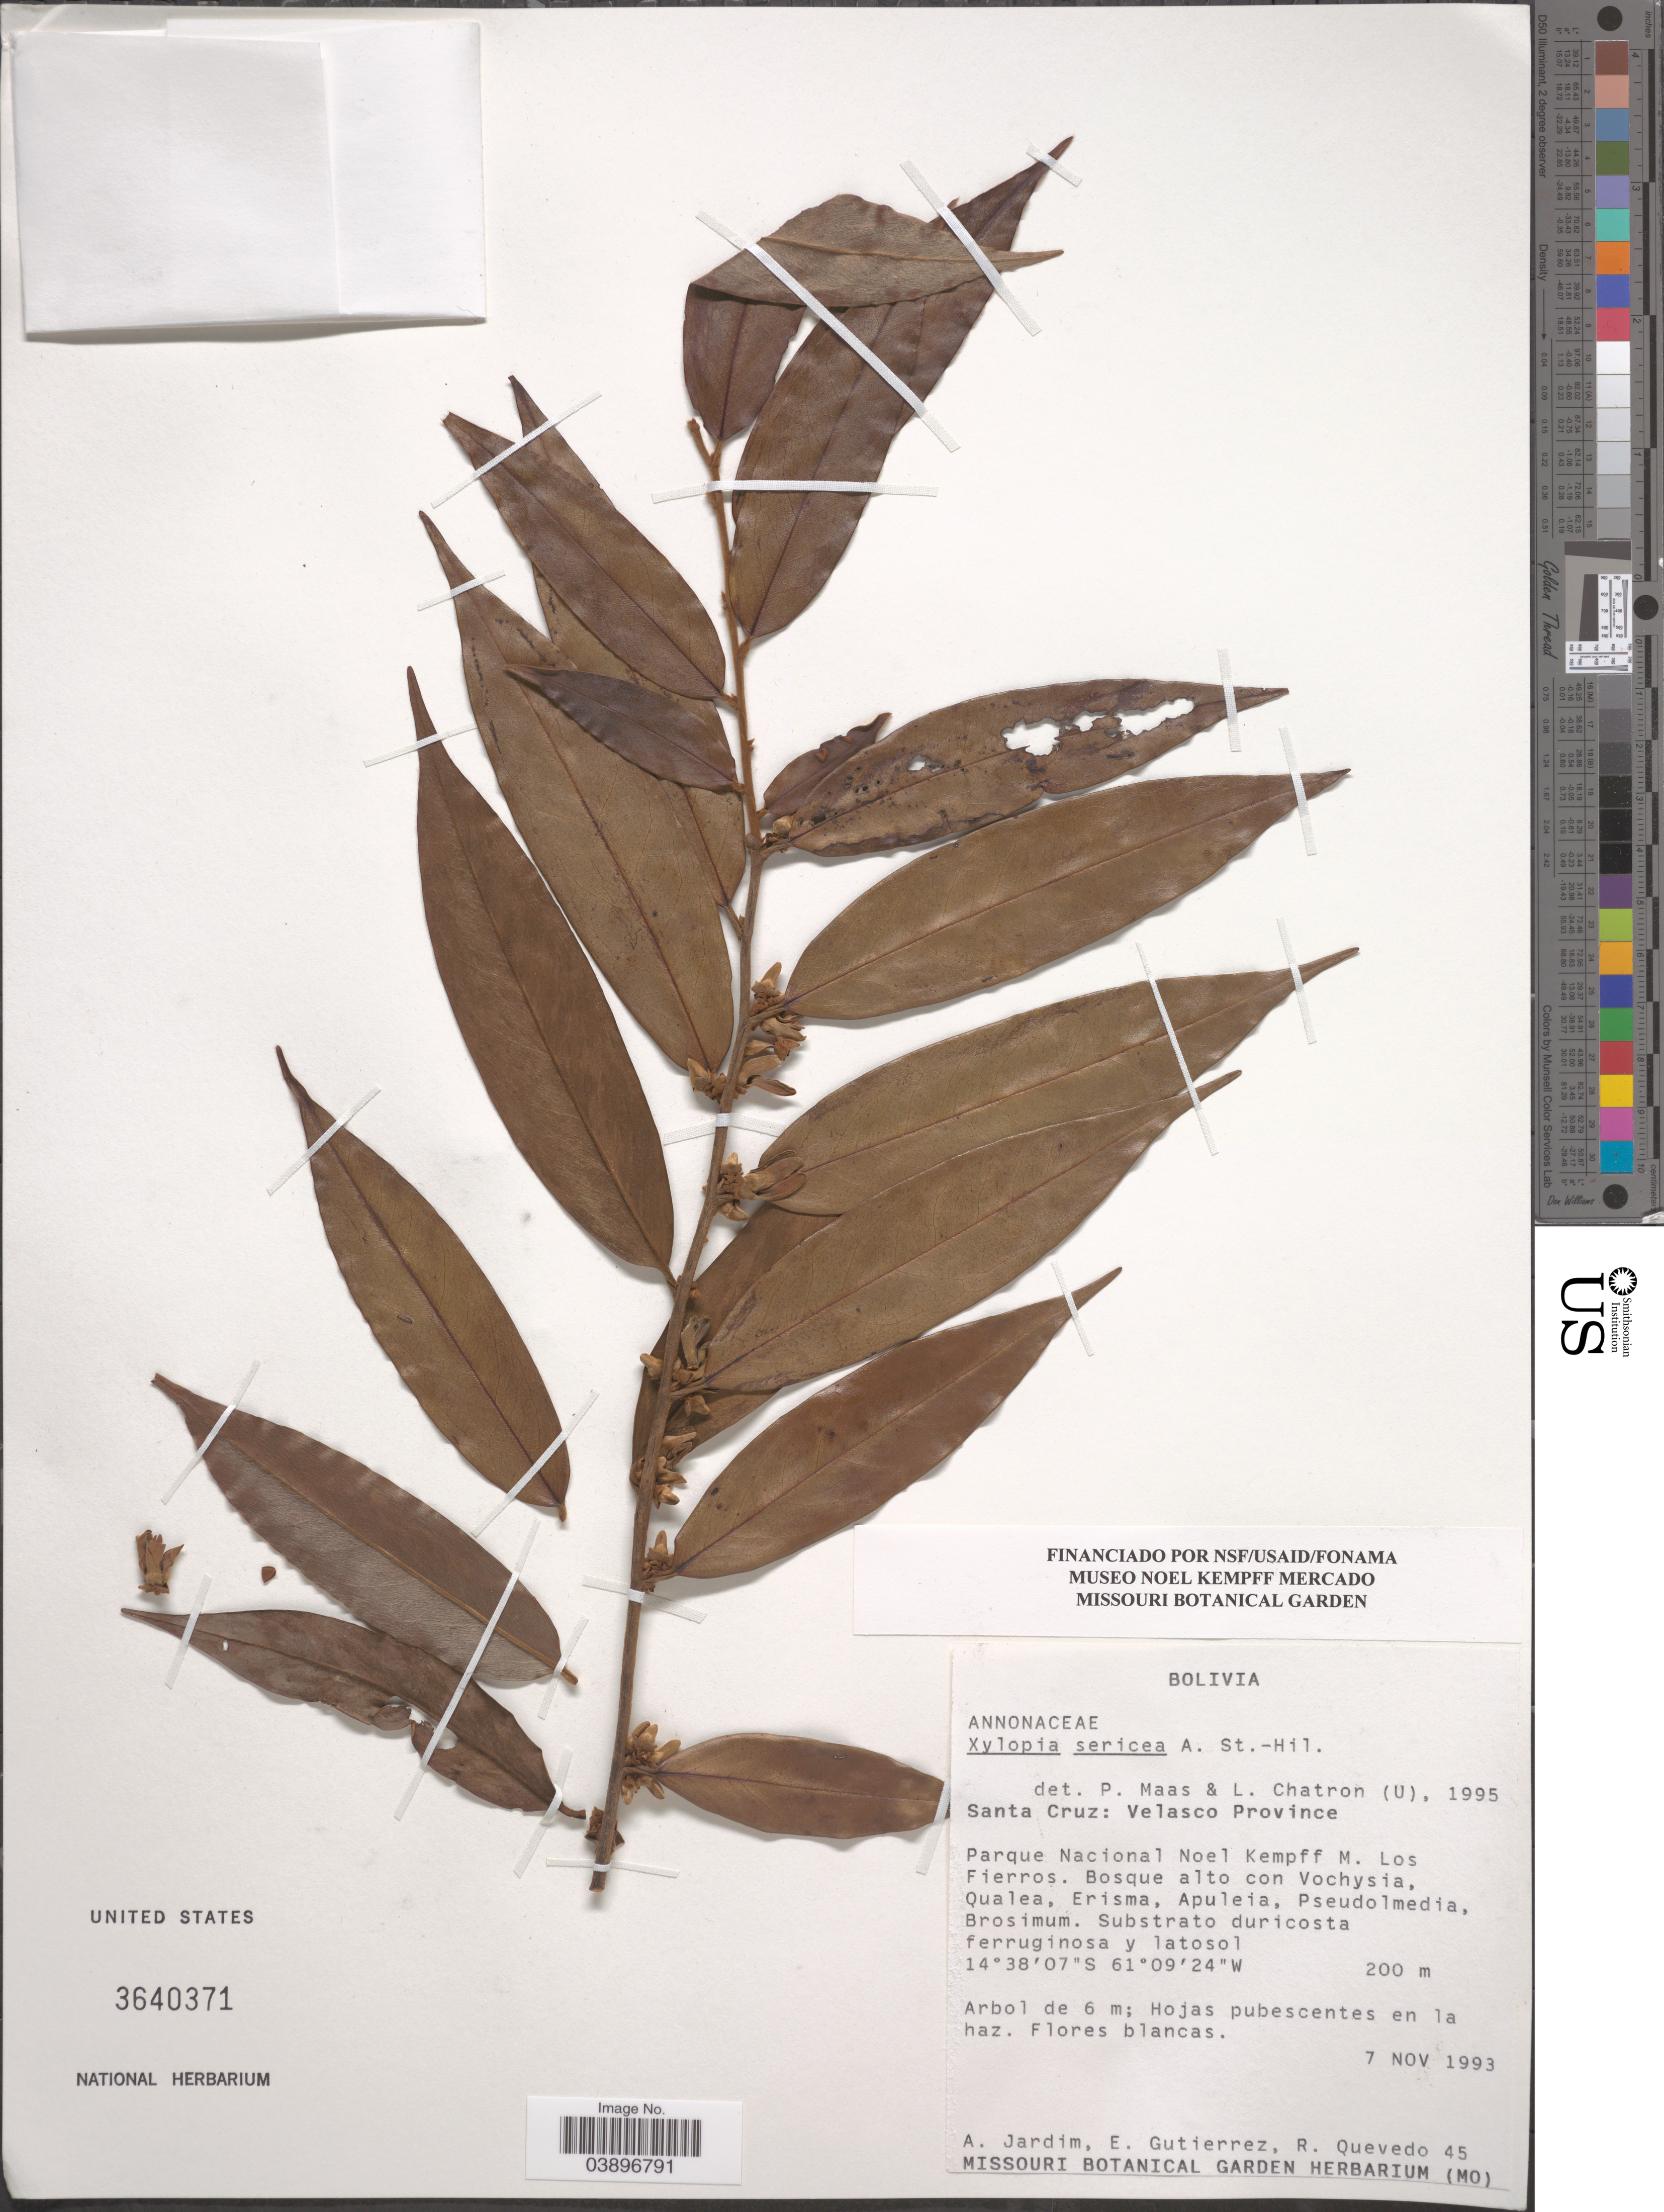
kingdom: Plantae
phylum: Tracheophyta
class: Magnoliopsida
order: Magnoliales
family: Annonaceae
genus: Xylopia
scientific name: Xylopia sericea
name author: A. St.-Hil.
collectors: A. Jardim, E. Gutiérrez & R. Quevedo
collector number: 45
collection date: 1993-11-07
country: Bolivia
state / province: Santa Cruz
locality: Velasco Province. Parque Nacional Noel Kempff M. Los Fierros.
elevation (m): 200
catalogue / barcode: US 3640371